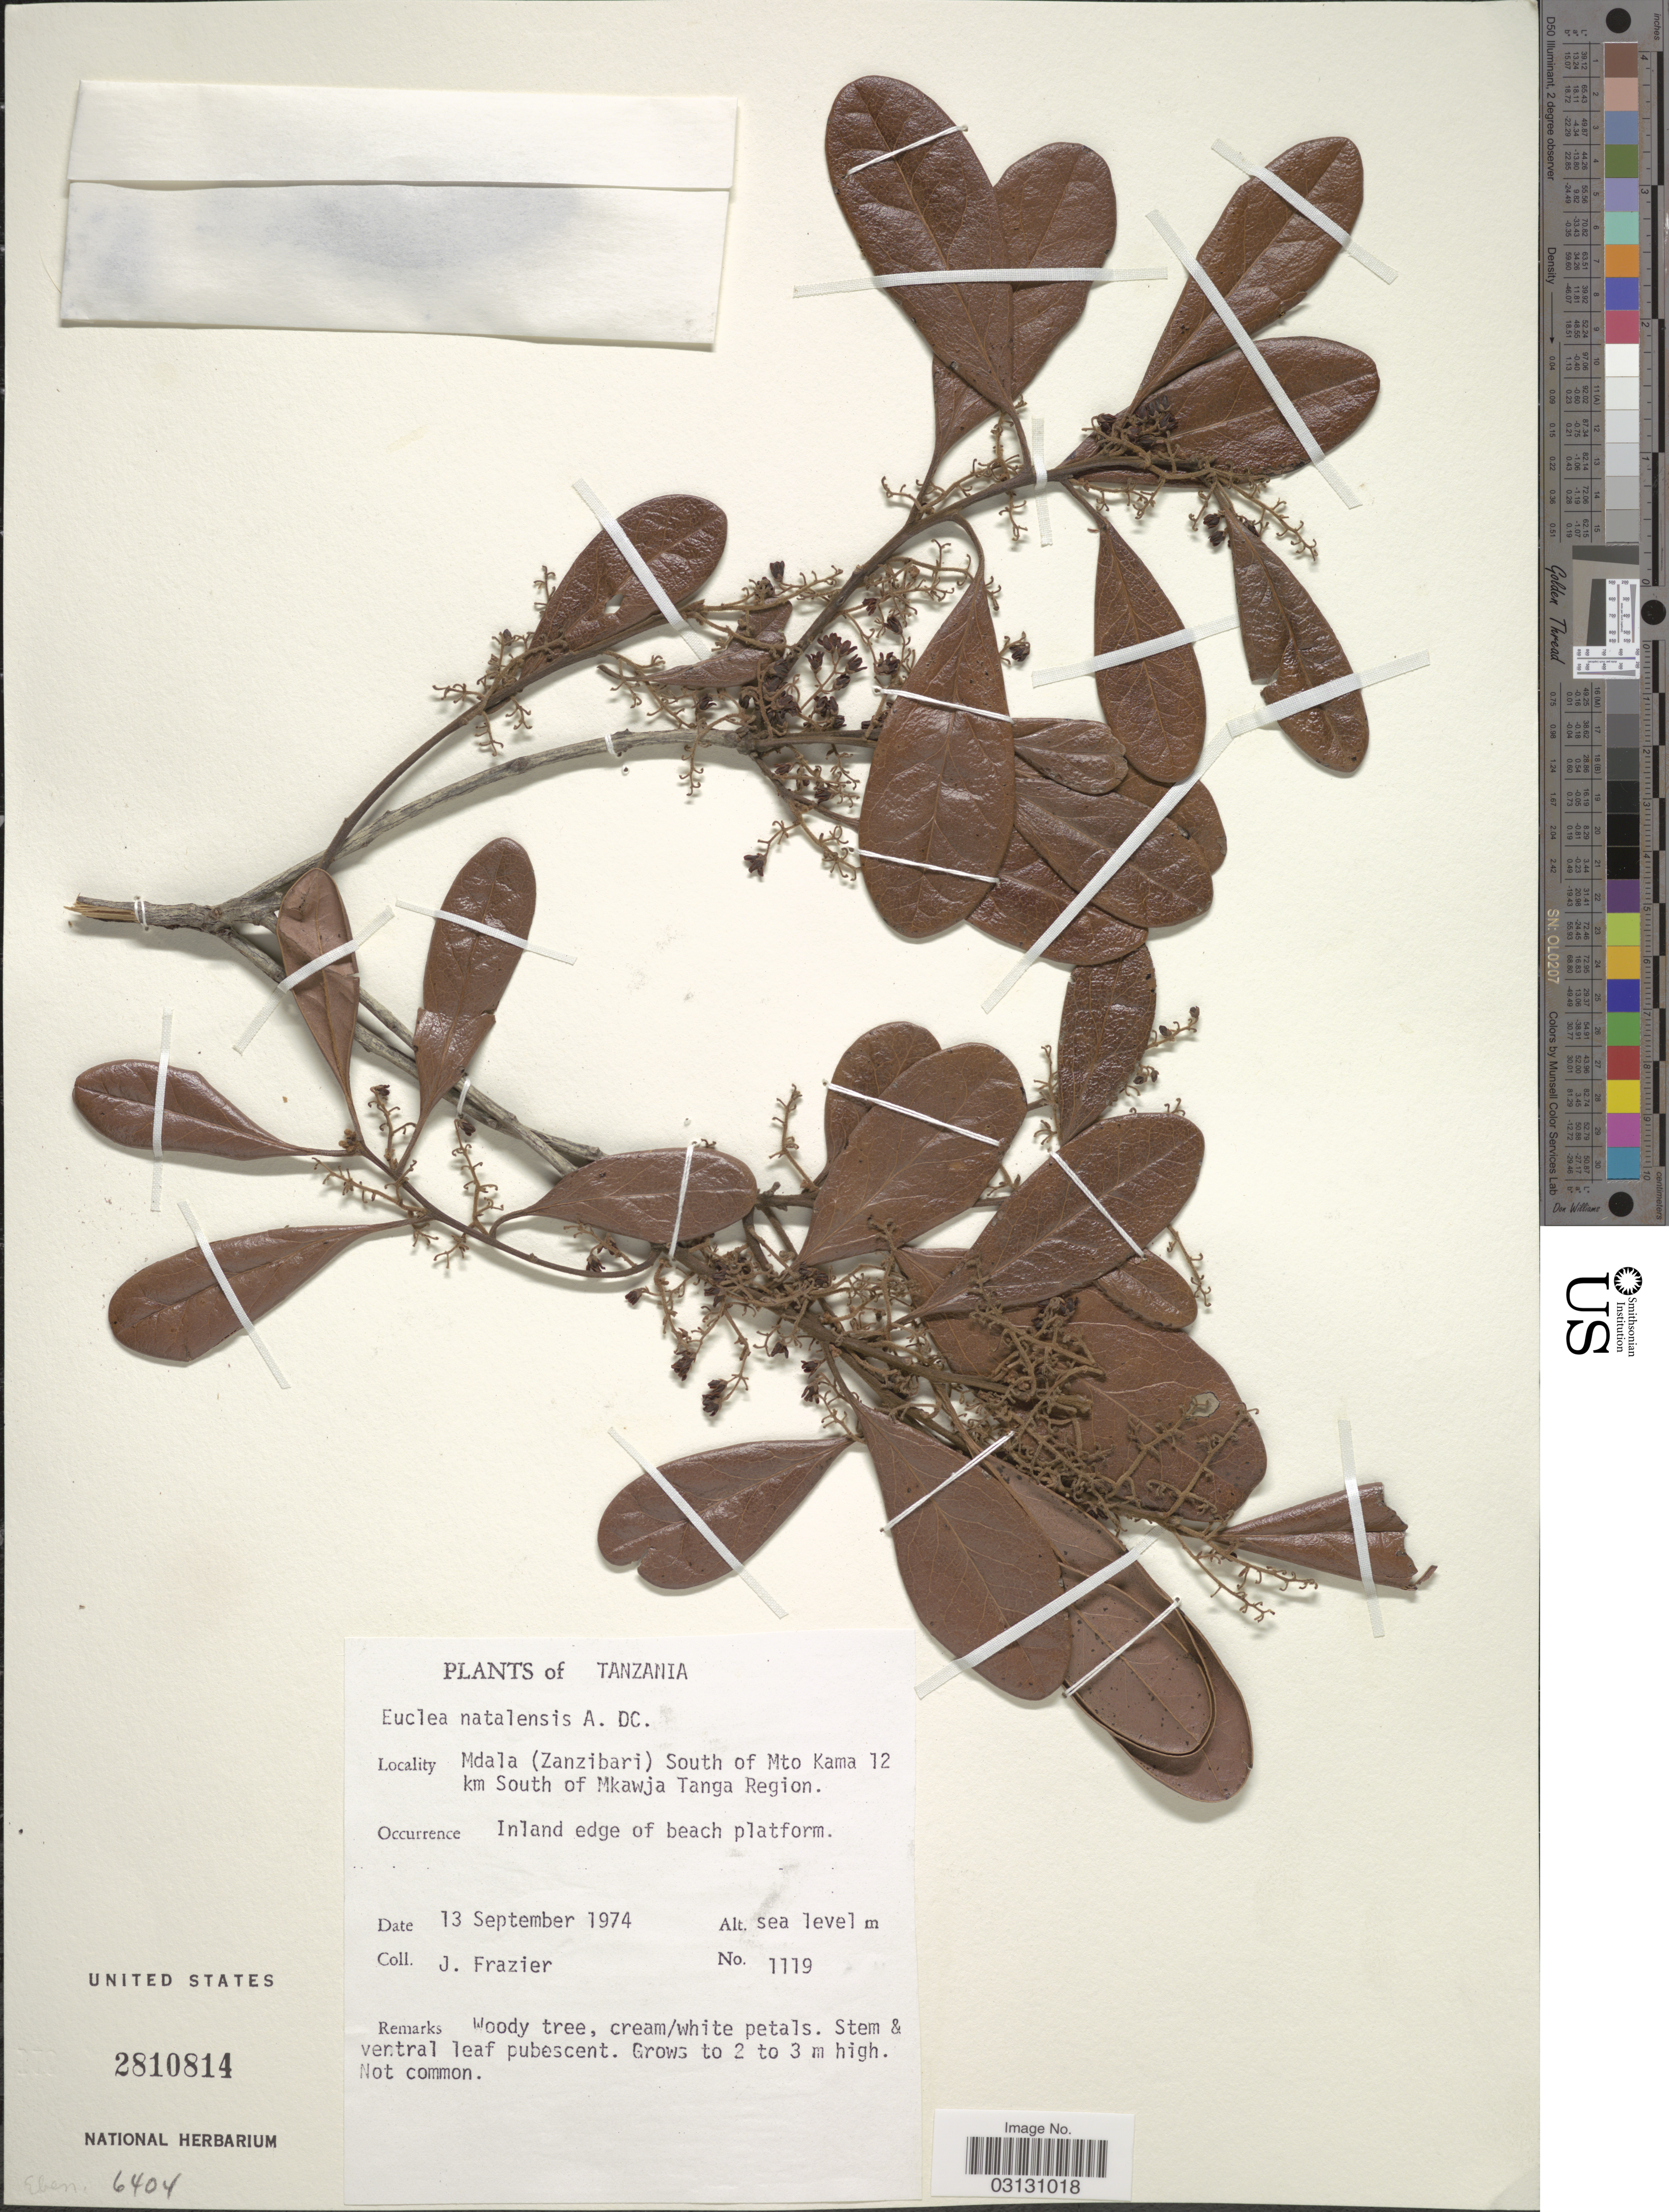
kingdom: Plantae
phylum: Tracheophyta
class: Magnoliopsida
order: Ericales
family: Ebenaceae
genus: Euclea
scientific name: Euclea natalensis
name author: A. DC.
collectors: J. Frazier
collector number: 1119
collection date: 1974-09-13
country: Tanzania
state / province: Tanga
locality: Mdala (Zanzibari) South of Mto Kama 12 km South of Mkawja Tanga Region.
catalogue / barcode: US 2810814